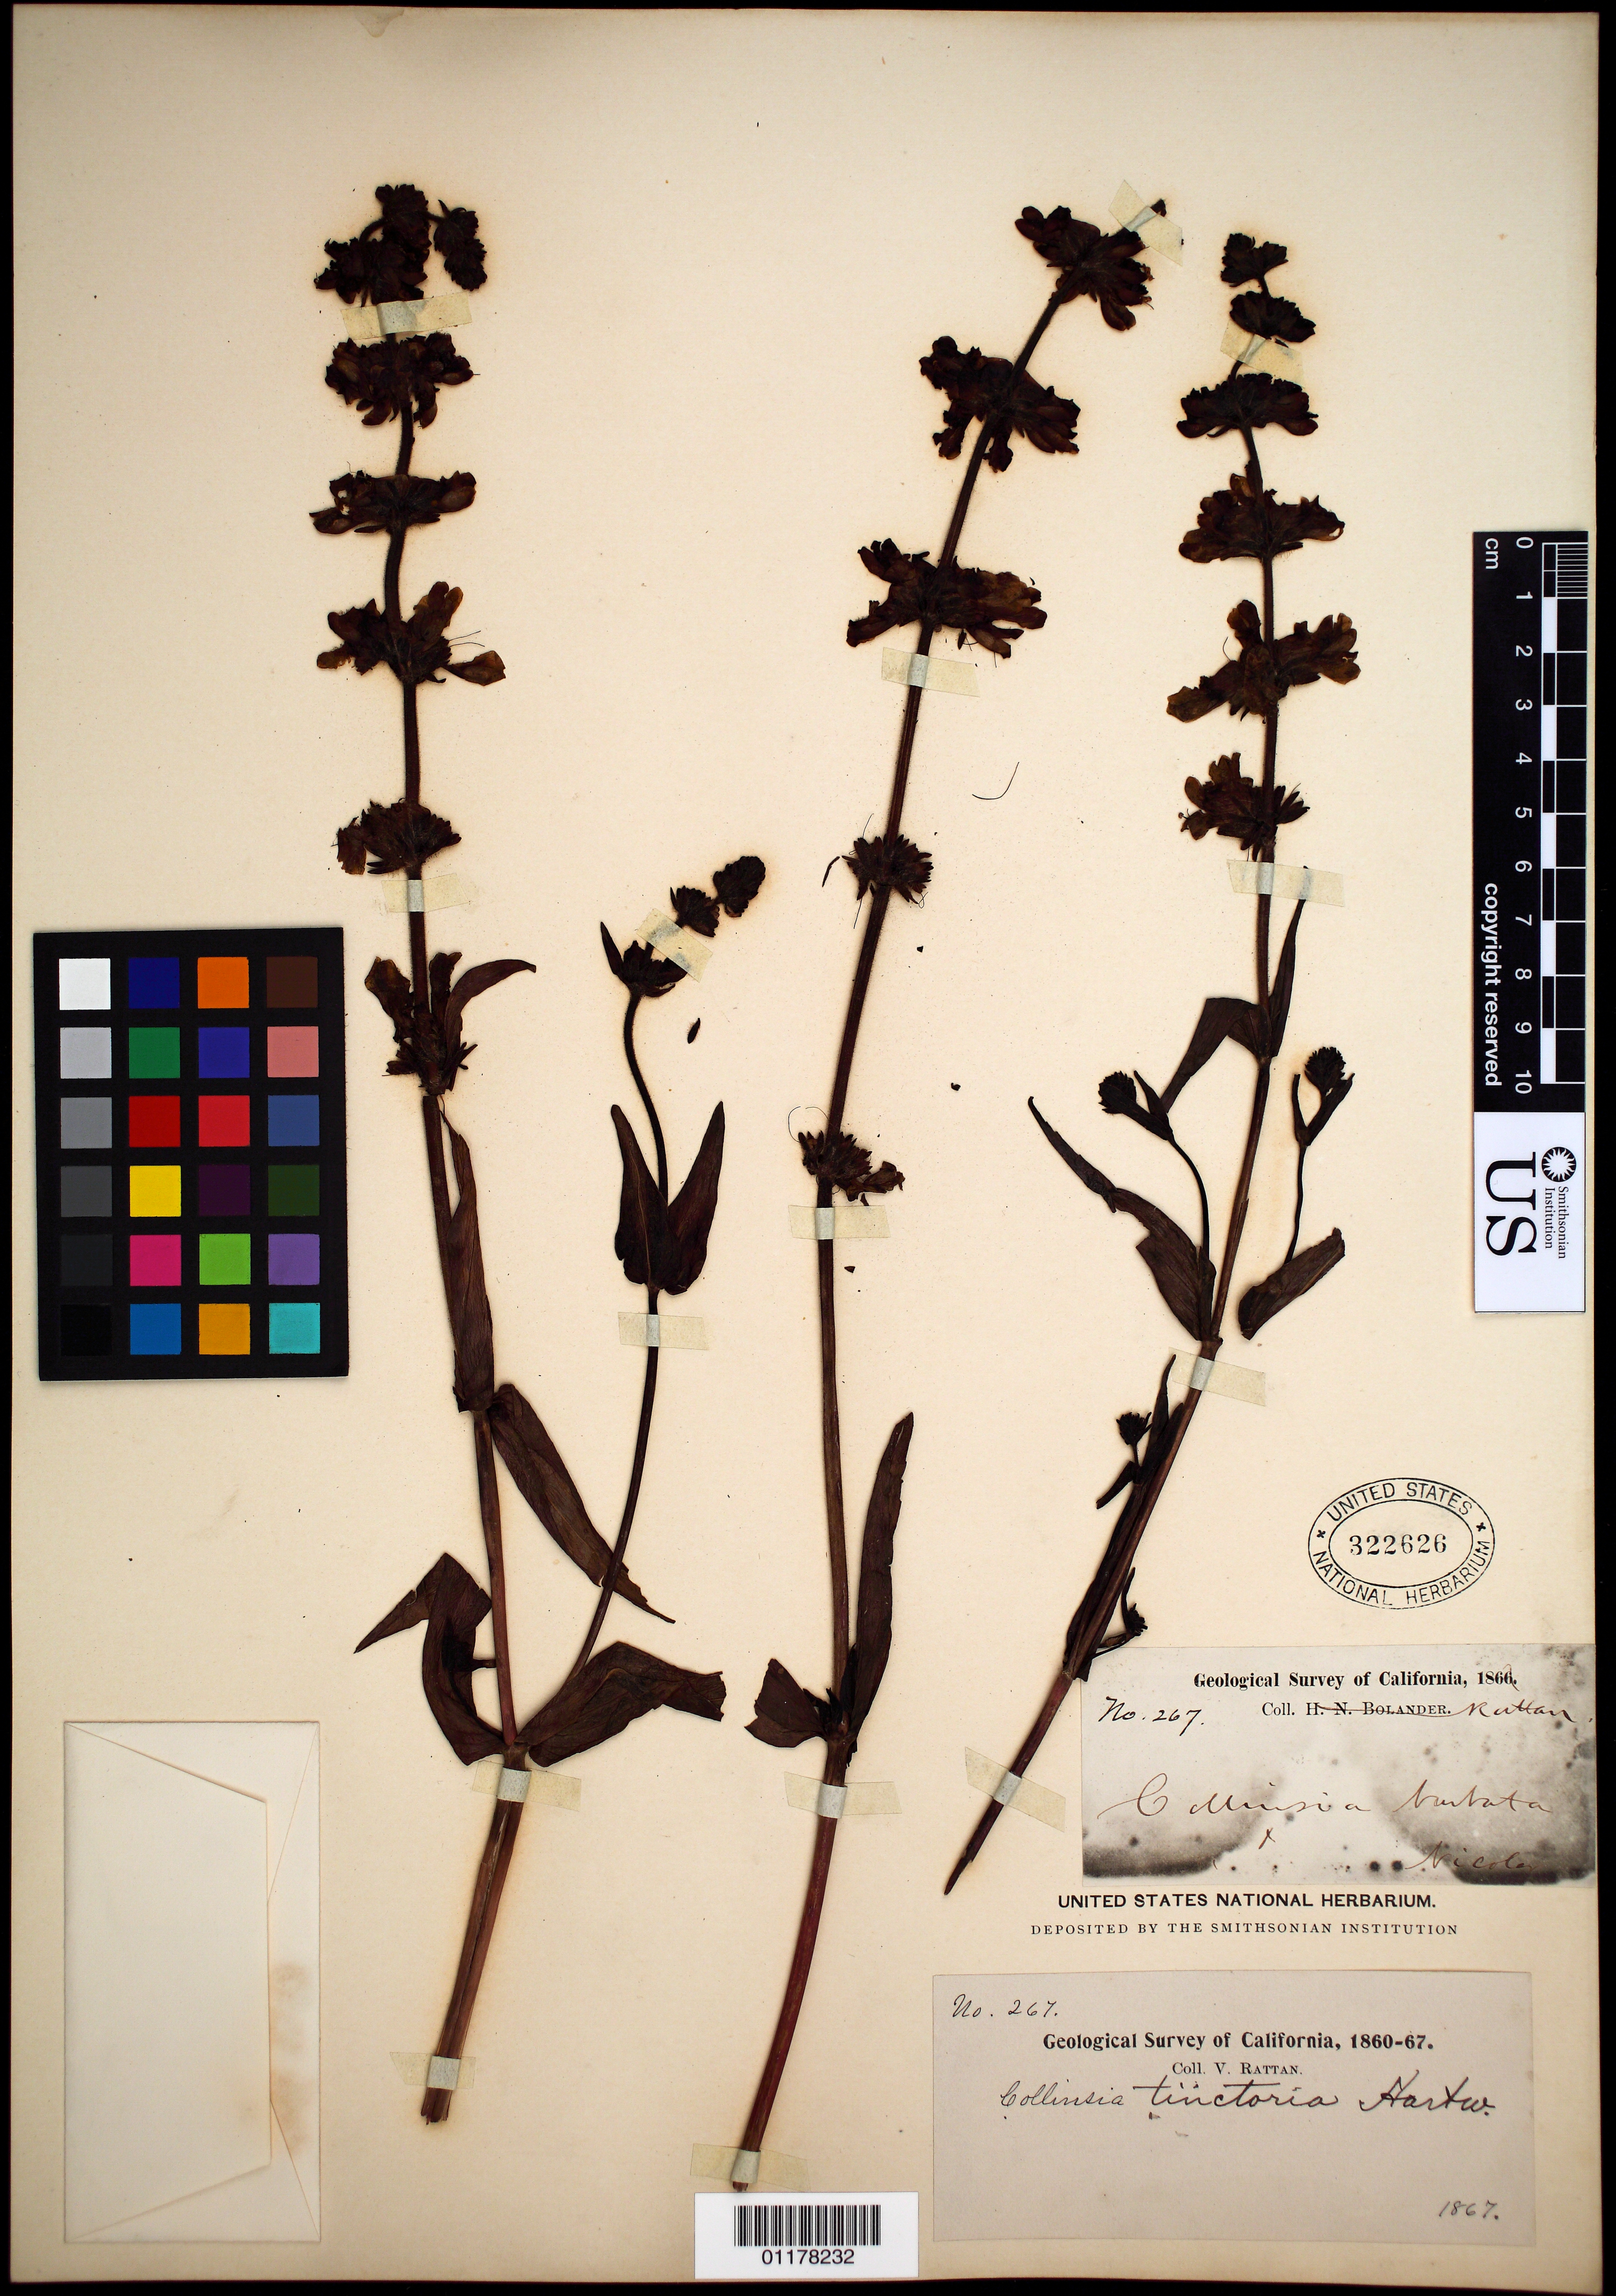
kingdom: Plantae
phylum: Tracheophyta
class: Magnoliopsida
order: Lamiales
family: Plantaginaceae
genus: Collinsia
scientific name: Collinsia tinctoria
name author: Hartw. ex Benth.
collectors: V. Rattan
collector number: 267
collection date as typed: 1867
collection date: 1867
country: United States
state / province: California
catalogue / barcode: US 322626